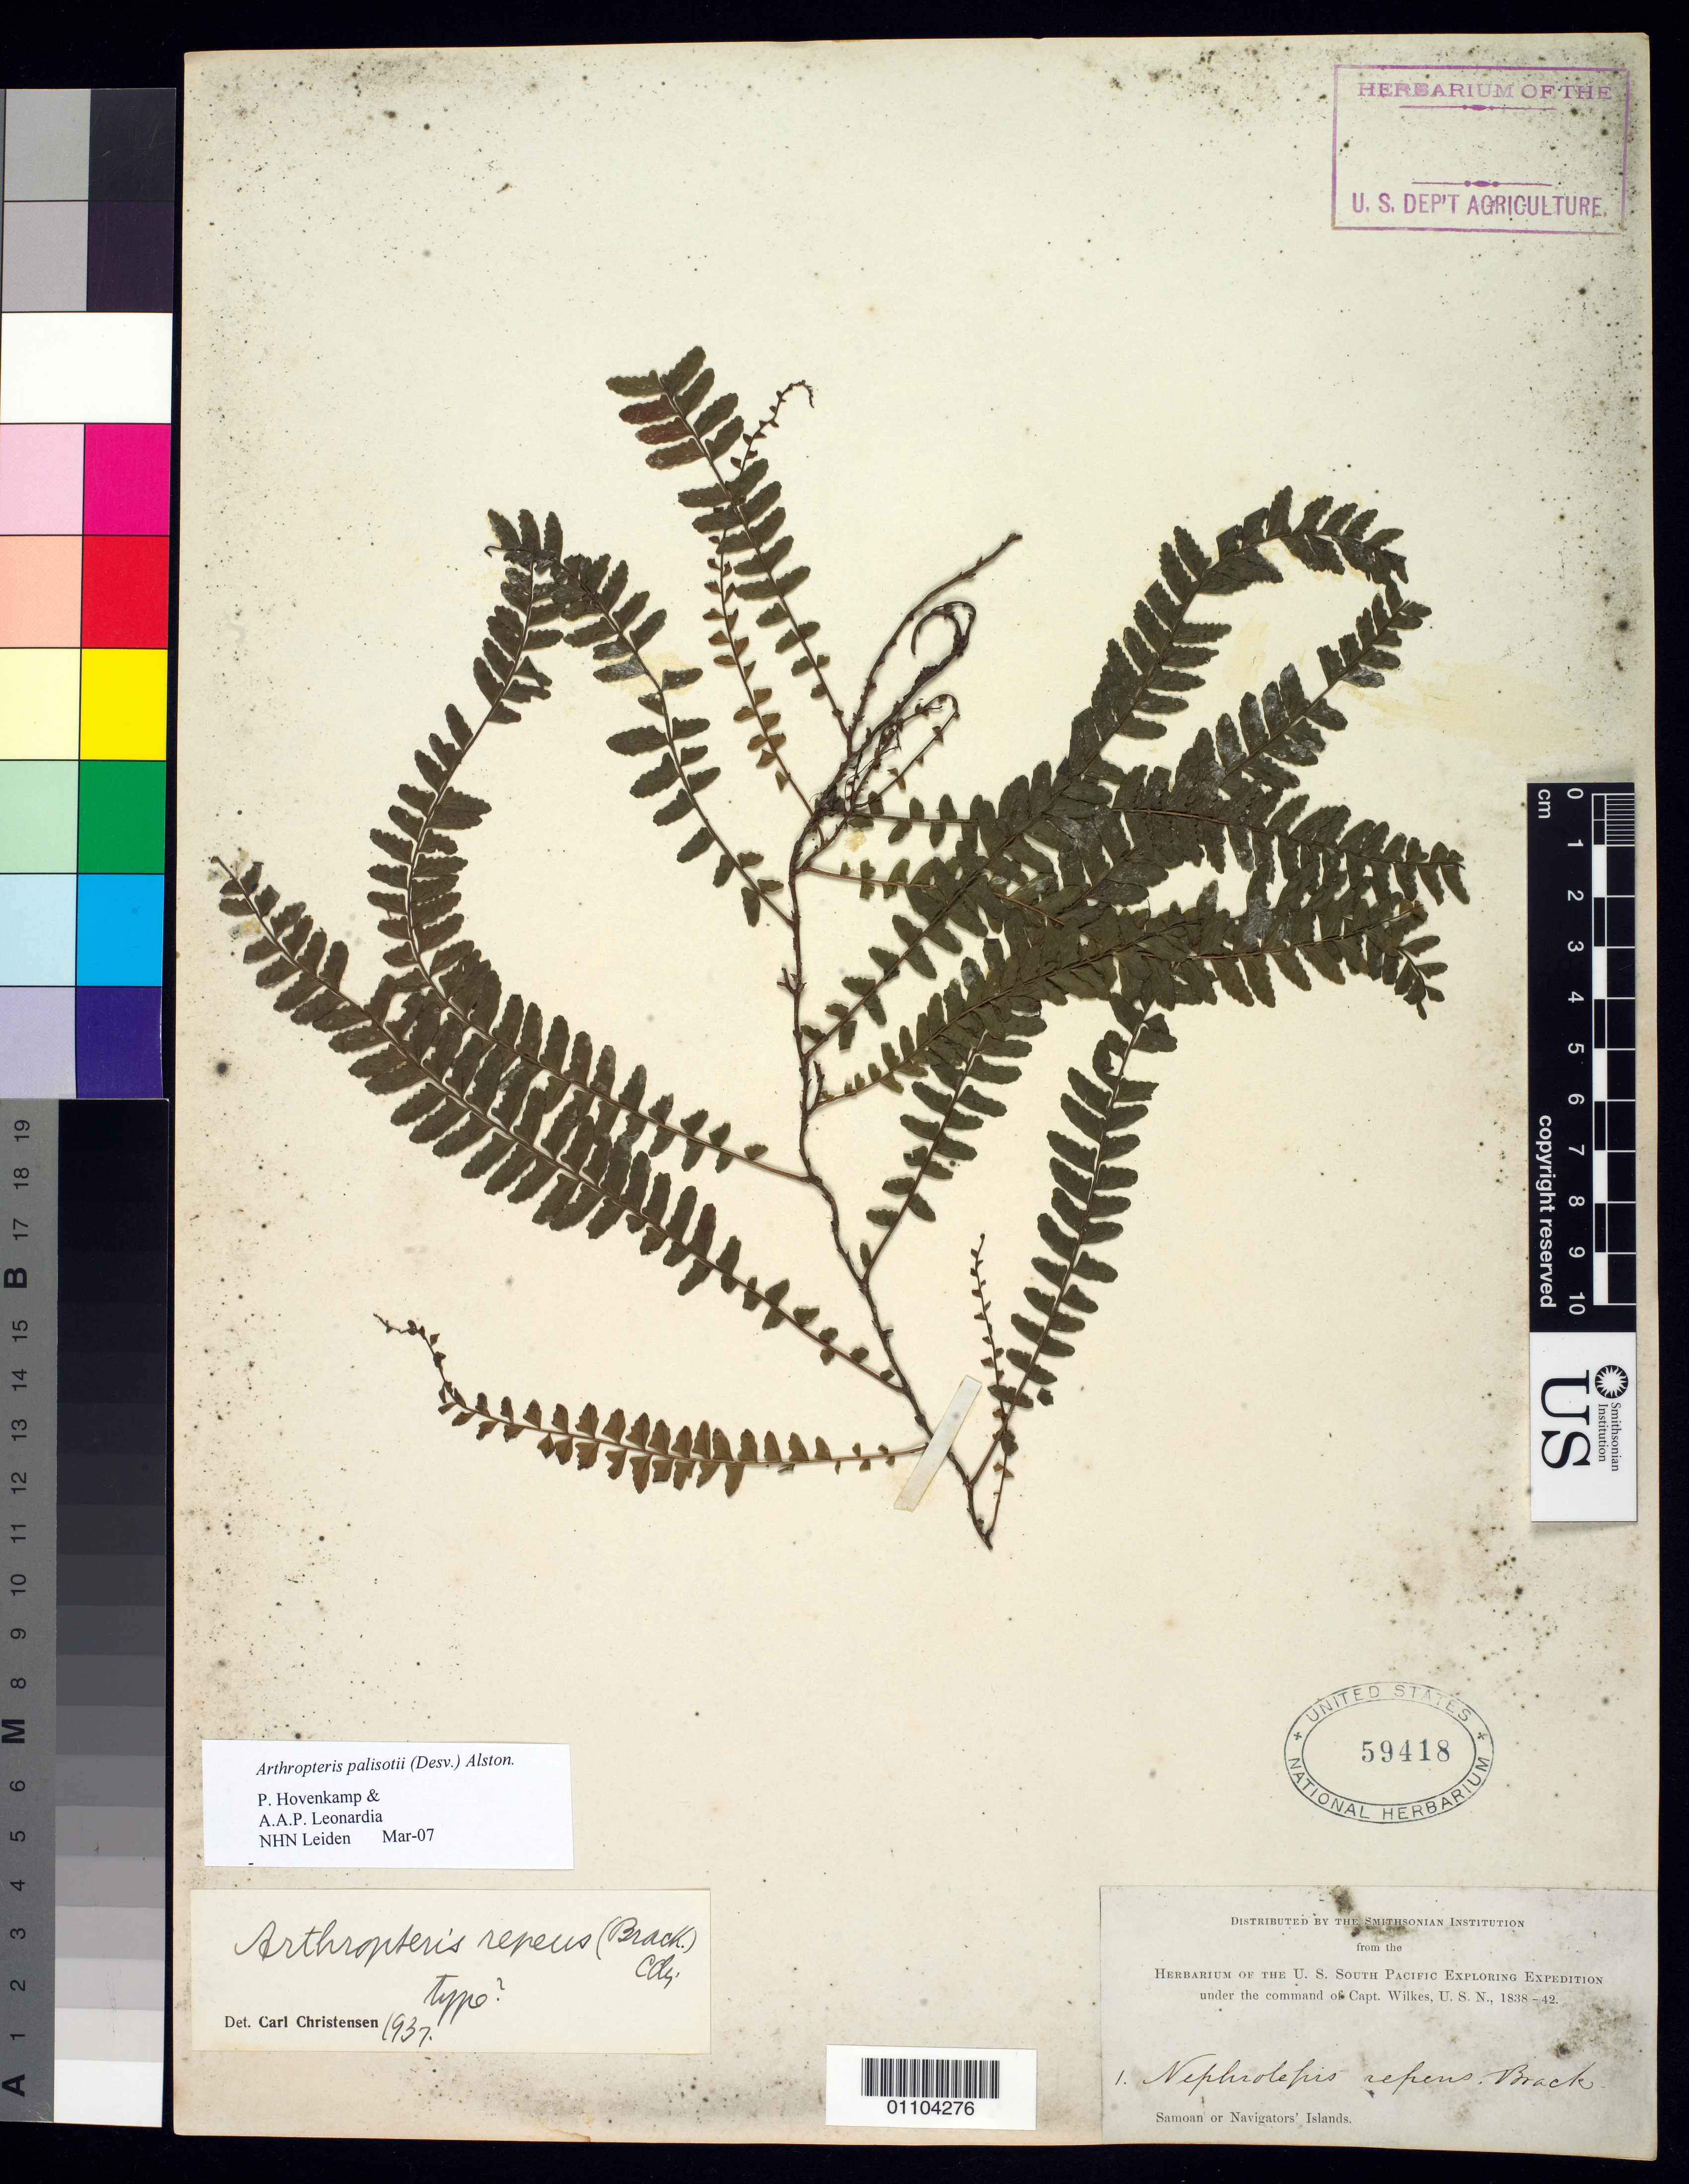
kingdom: Plantae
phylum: Tracheophyta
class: Polypodiopsida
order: Polypodiales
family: Tectariaceae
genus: Arthropteris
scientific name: Arthropteris palisotii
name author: (Desv.) Alston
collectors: Wilkes Explor. Exped.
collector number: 1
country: American Samoa / Samoa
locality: Navagator's Islands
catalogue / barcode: US 59418